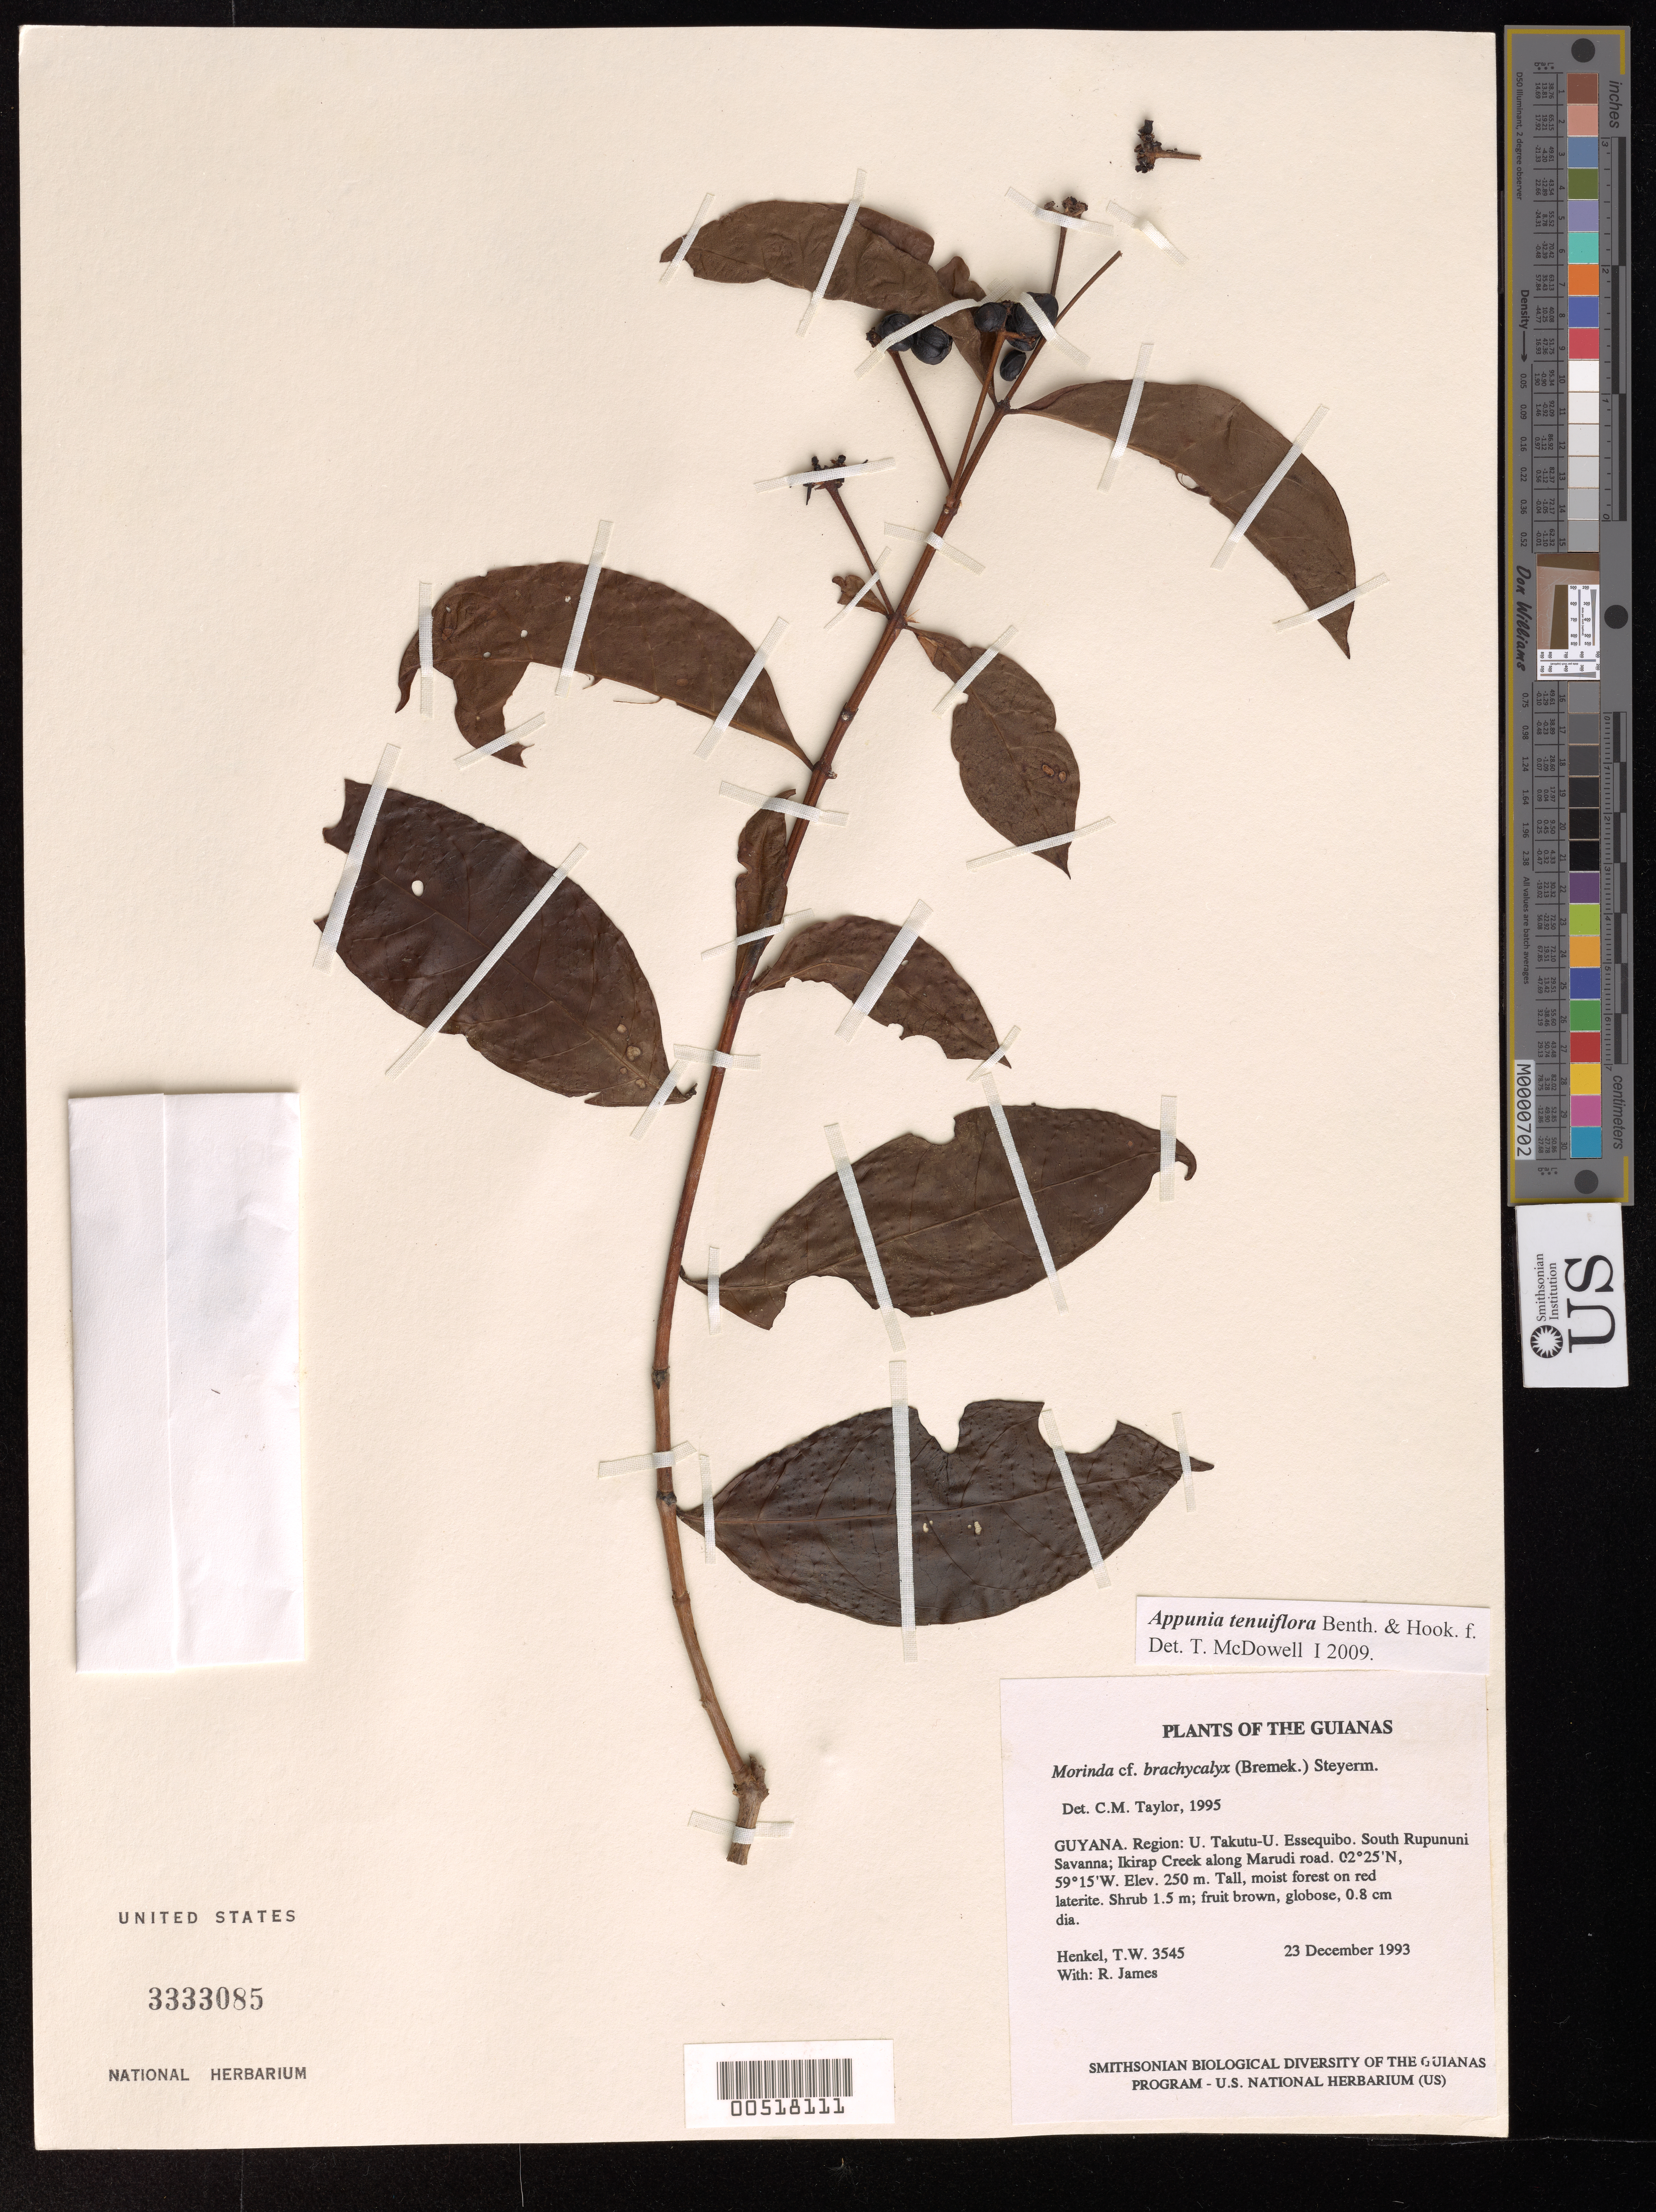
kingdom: Plantae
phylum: Tracheophyta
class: Magnoliopsida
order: Gentianales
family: Rubiaceae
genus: Appunia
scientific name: Appunia tenuiflora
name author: (Benth.) Hook. f. ex B.D. Jacks.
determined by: McDowell, T.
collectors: T. Henkel & R. James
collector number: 3545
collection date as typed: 23 December 1993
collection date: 1993-12-23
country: Guyana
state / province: U. Takutu-U. Essequibo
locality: South Rupununi Savanna; Ikirap Creek along Marudi road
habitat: Tall, moist forest on red laterite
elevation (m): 250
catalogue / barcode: US 3333085